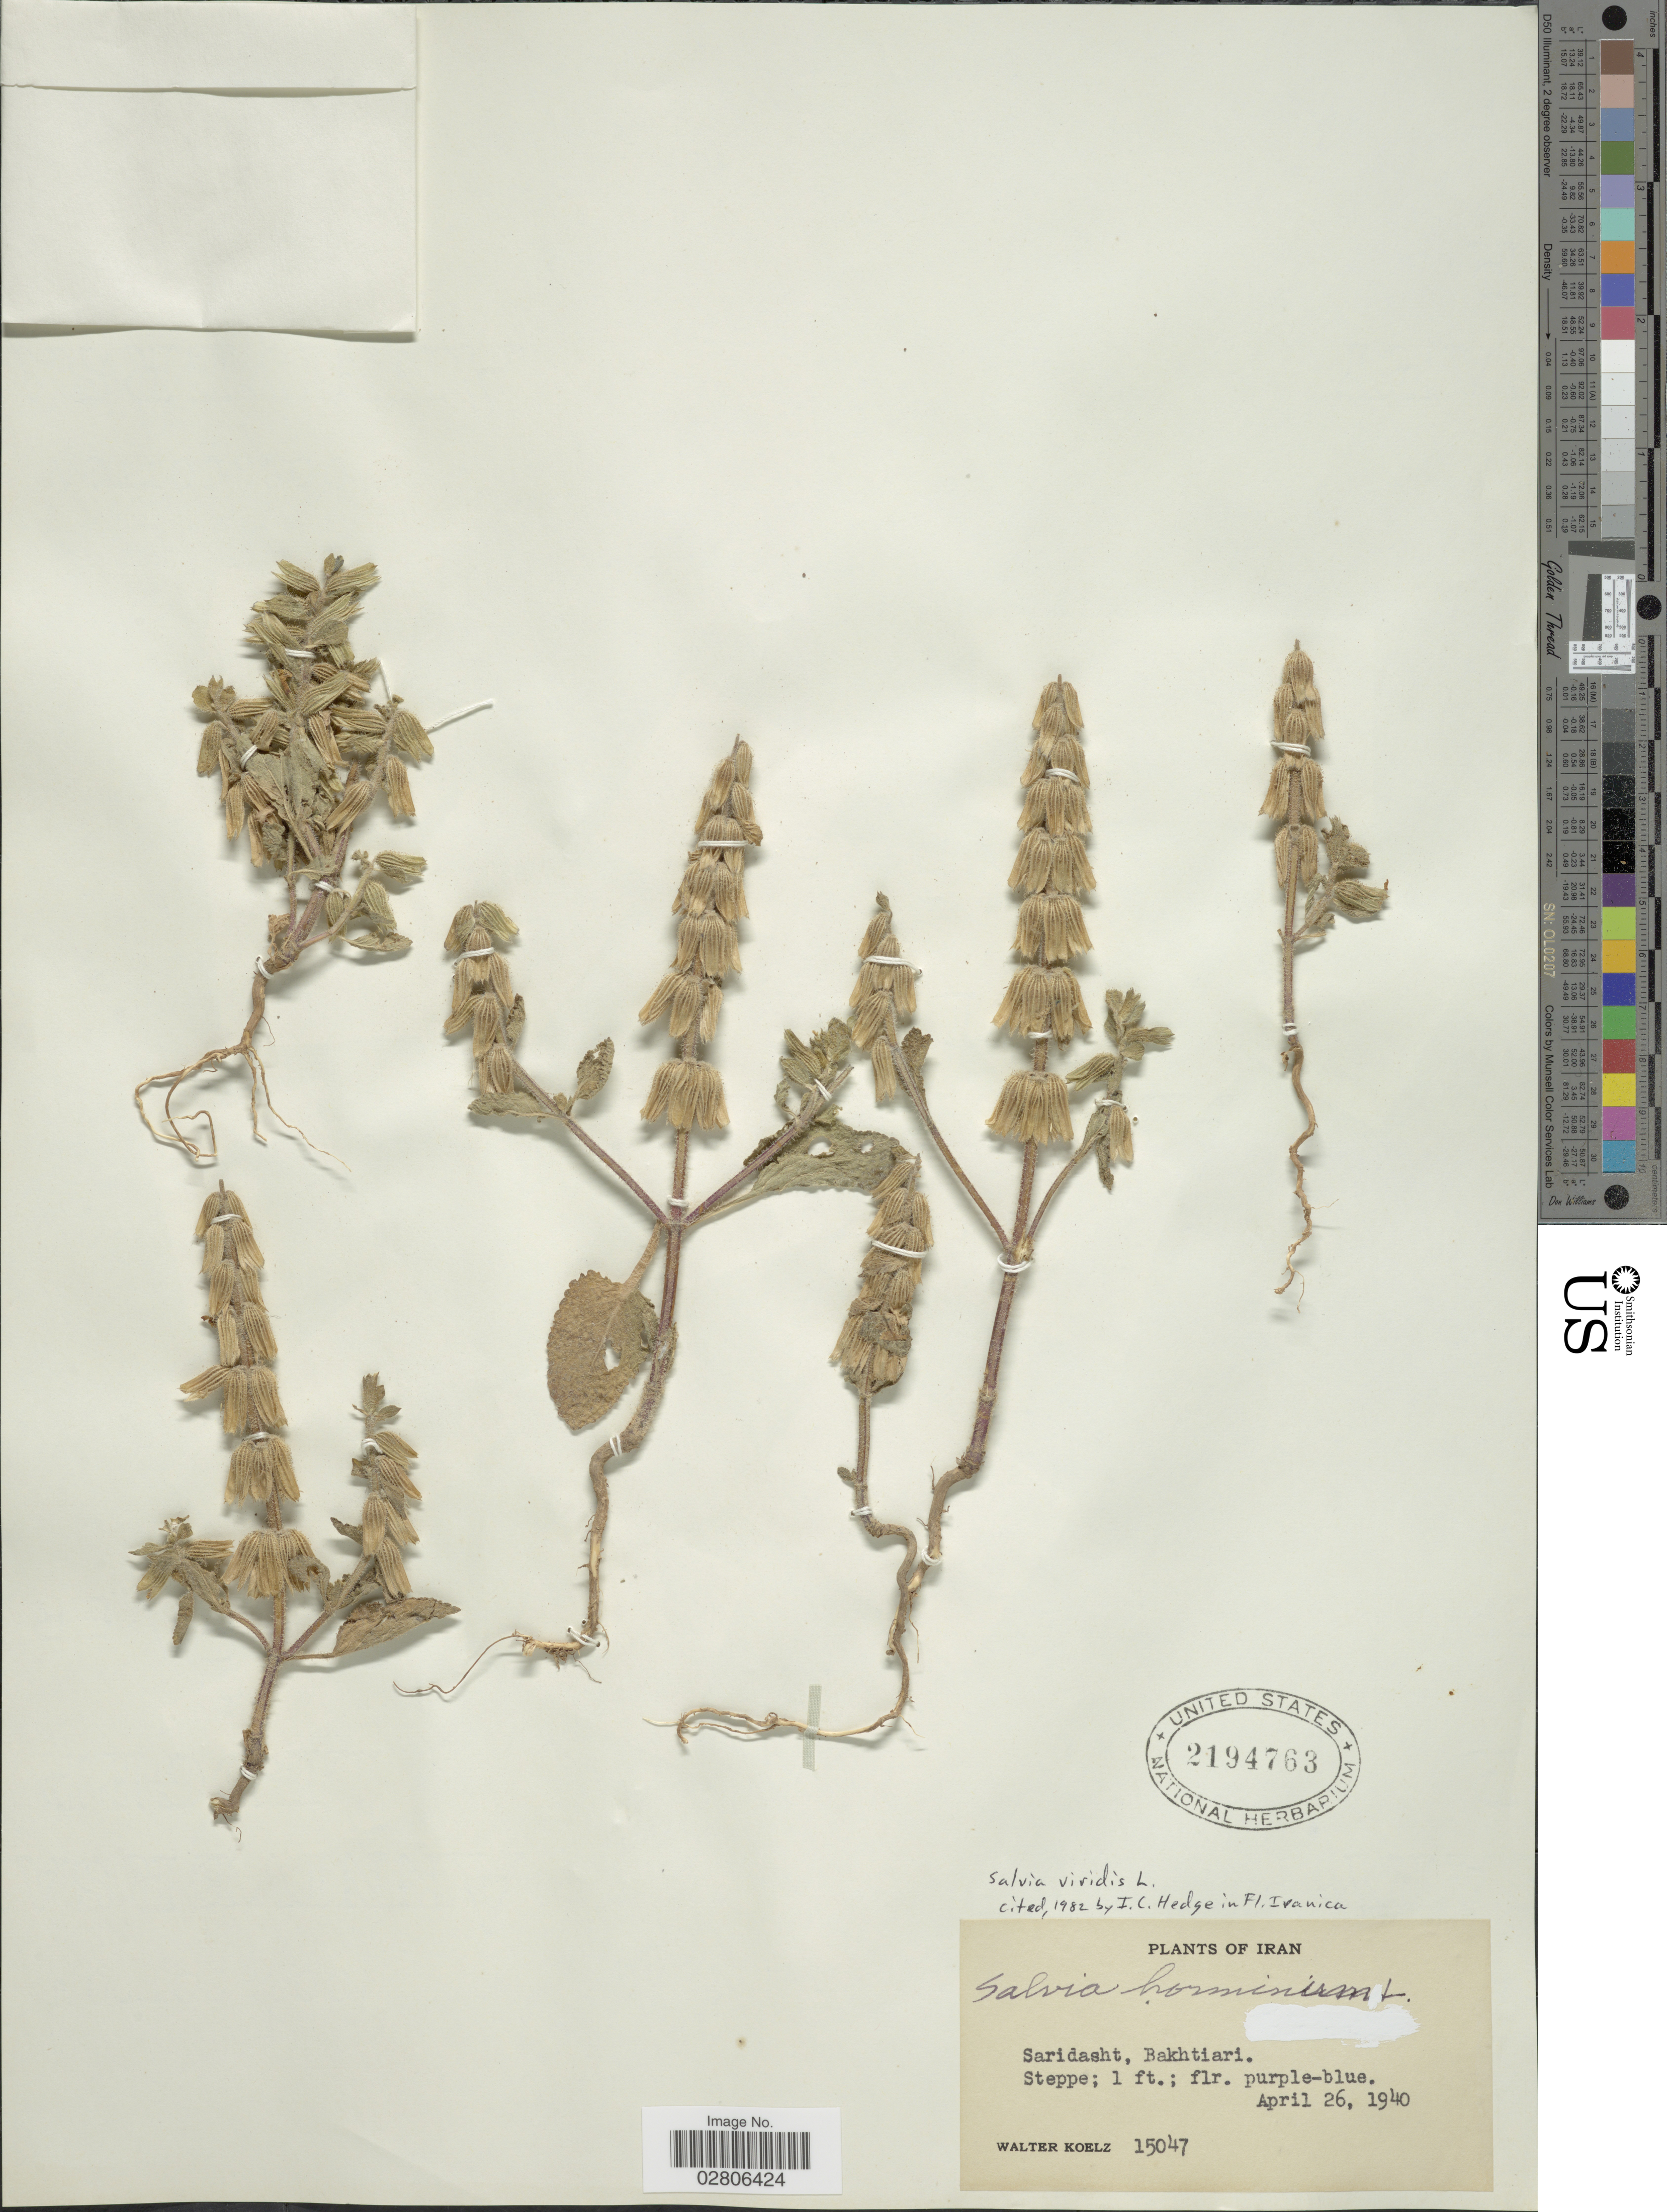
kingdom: Plantae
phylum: Tracheophyta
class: Magnoliopsida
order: Lamiales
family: Lamiaceae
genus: Salvia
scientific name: Salvia viridis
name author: L.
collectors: W. N. Koelz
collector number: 15047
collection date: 1940-04-26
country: Iran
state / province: Chahar Mahaal and Bakhtiari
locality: Saridasht, Bakhtiari.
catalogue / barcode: US 2194763